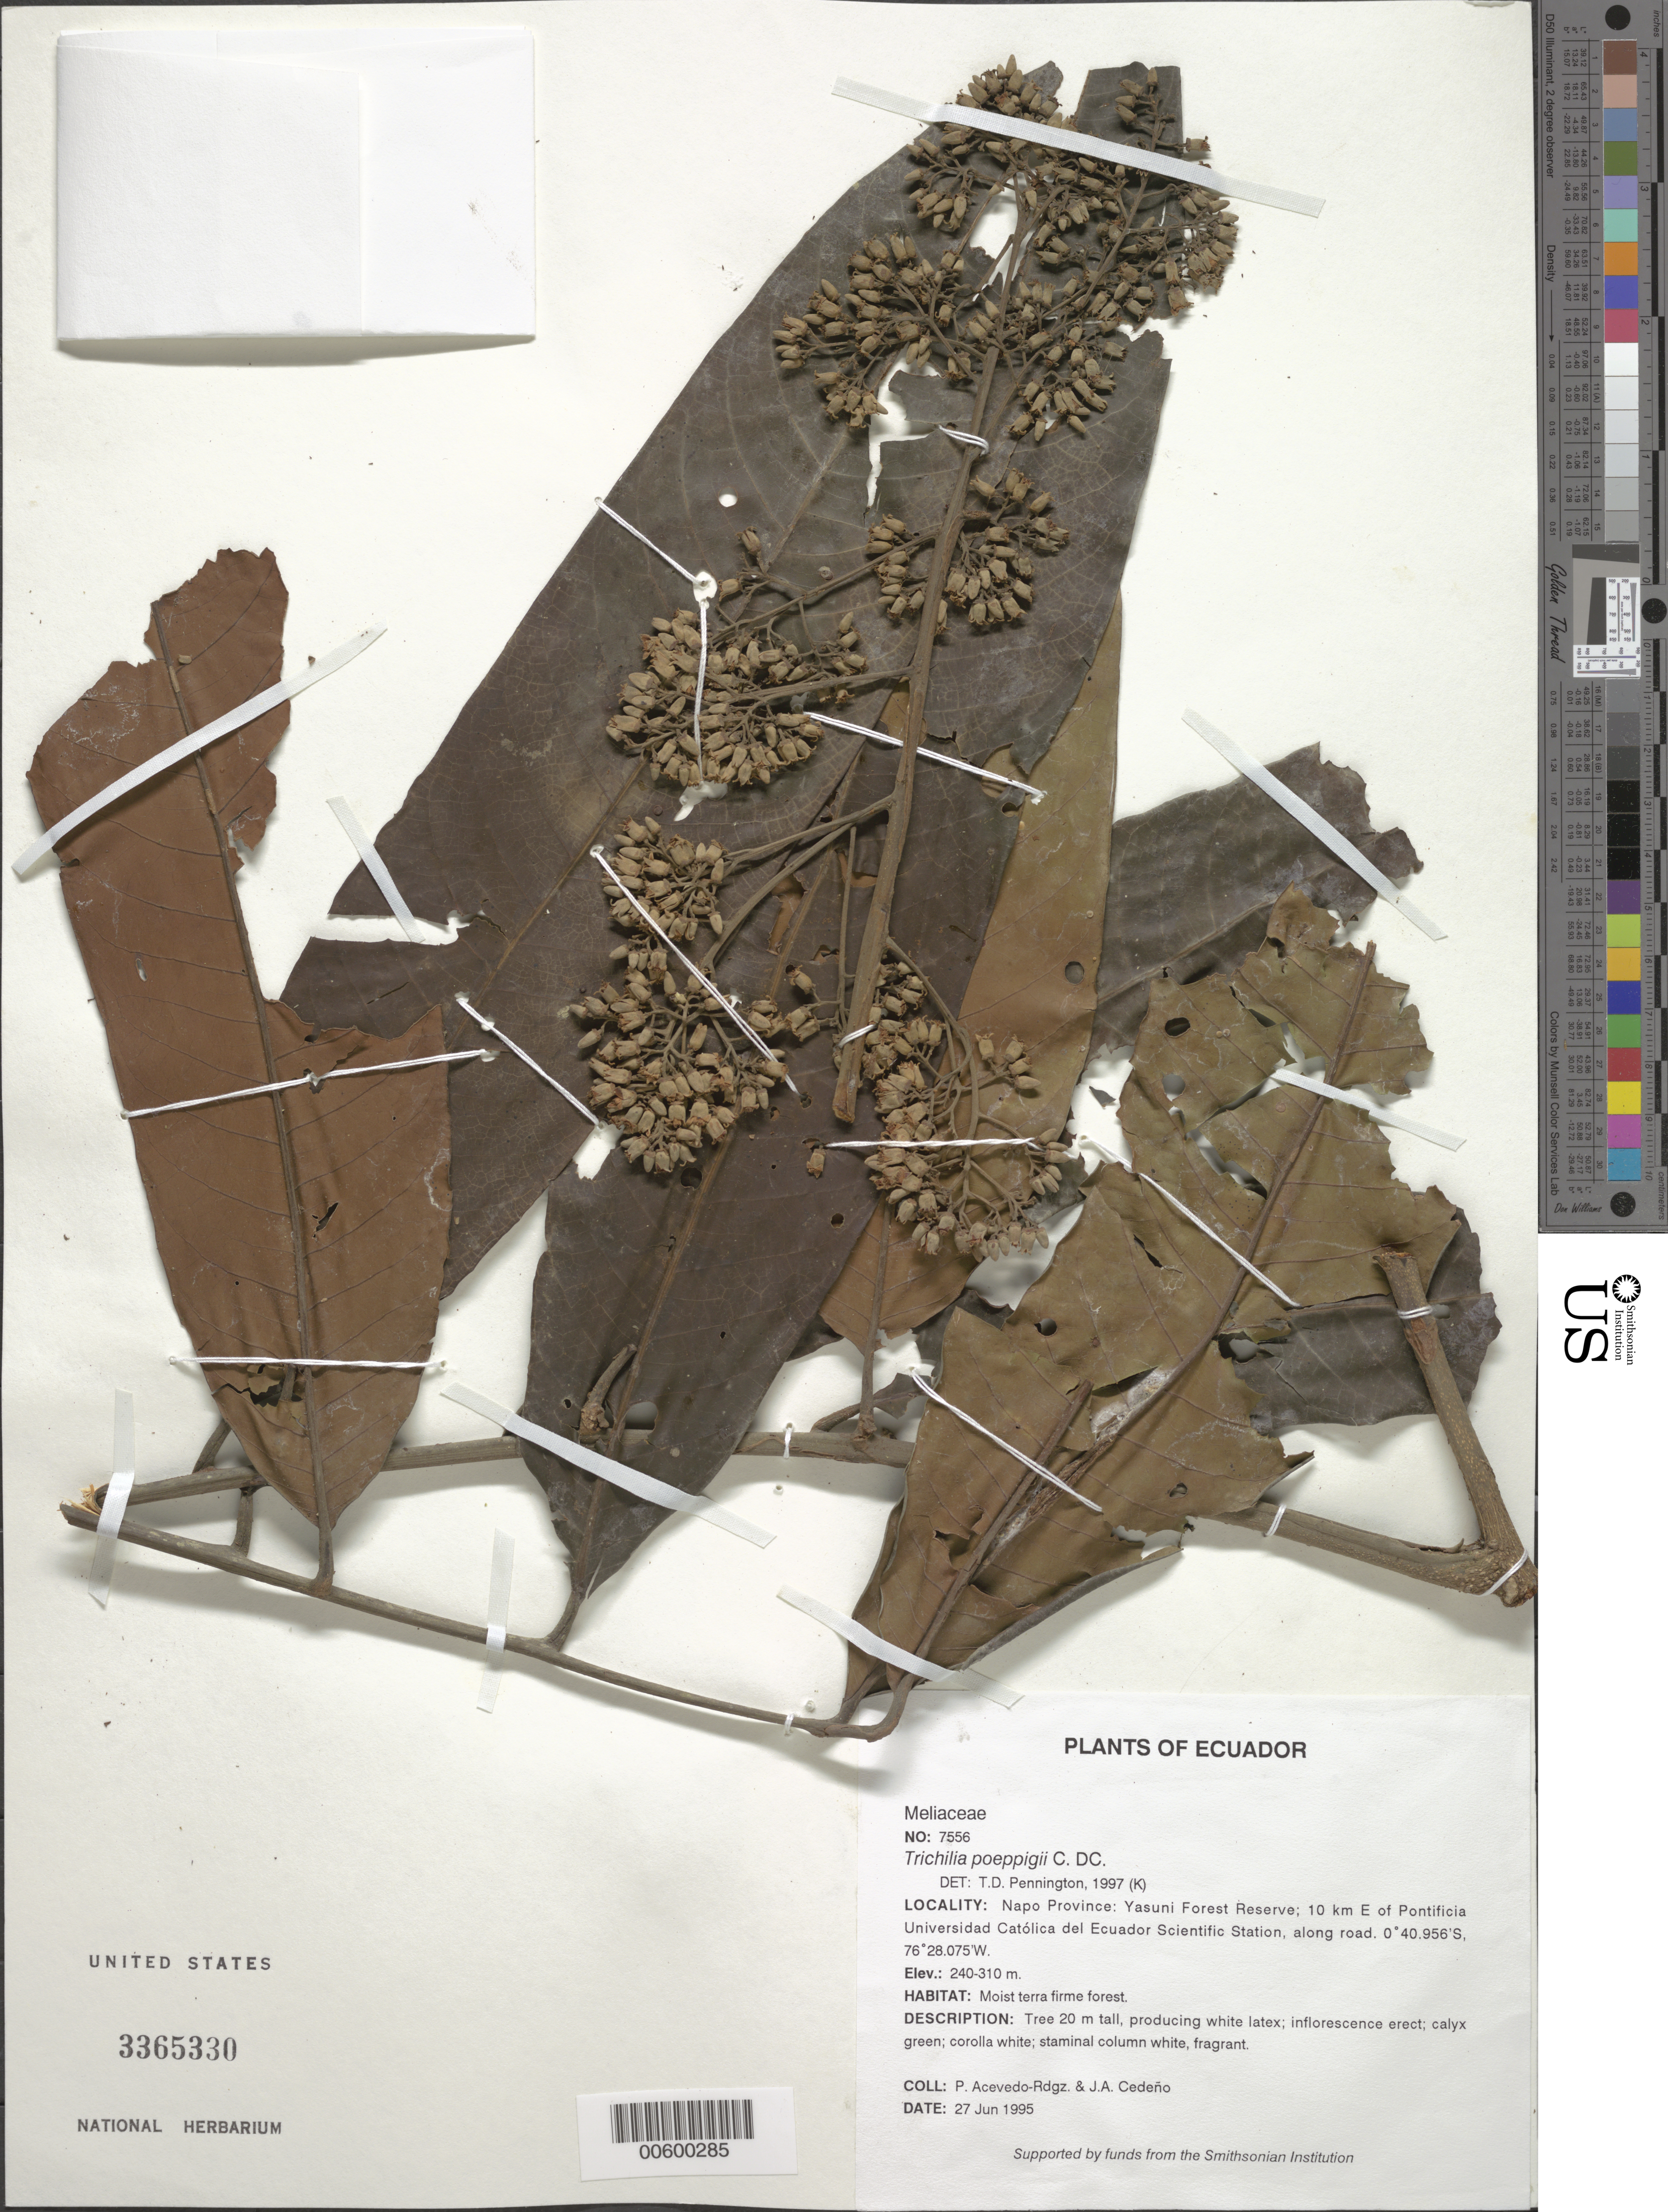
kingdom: Plantae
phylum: Tracheophyta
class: Magnoliopsida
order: Sapindales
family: Meliaceae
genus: Trichilia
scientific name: Trichilia poeppigii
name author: C. DC.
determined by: Pennington, T. D., (K)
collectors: P. Acevedo-Rodr. & J. A. Cedeño M.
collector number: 7556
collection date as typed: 27 Jun 1995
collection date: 1995-06-27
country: Ecuador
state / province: Napo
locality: Napo Province: Yasuni Forest Reserve; 10 km E of Pontificia Universidad Católica del Ecuador Scientific Station along road.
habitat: Moist terra firme forest.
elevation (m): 240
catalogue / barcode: US 3365330